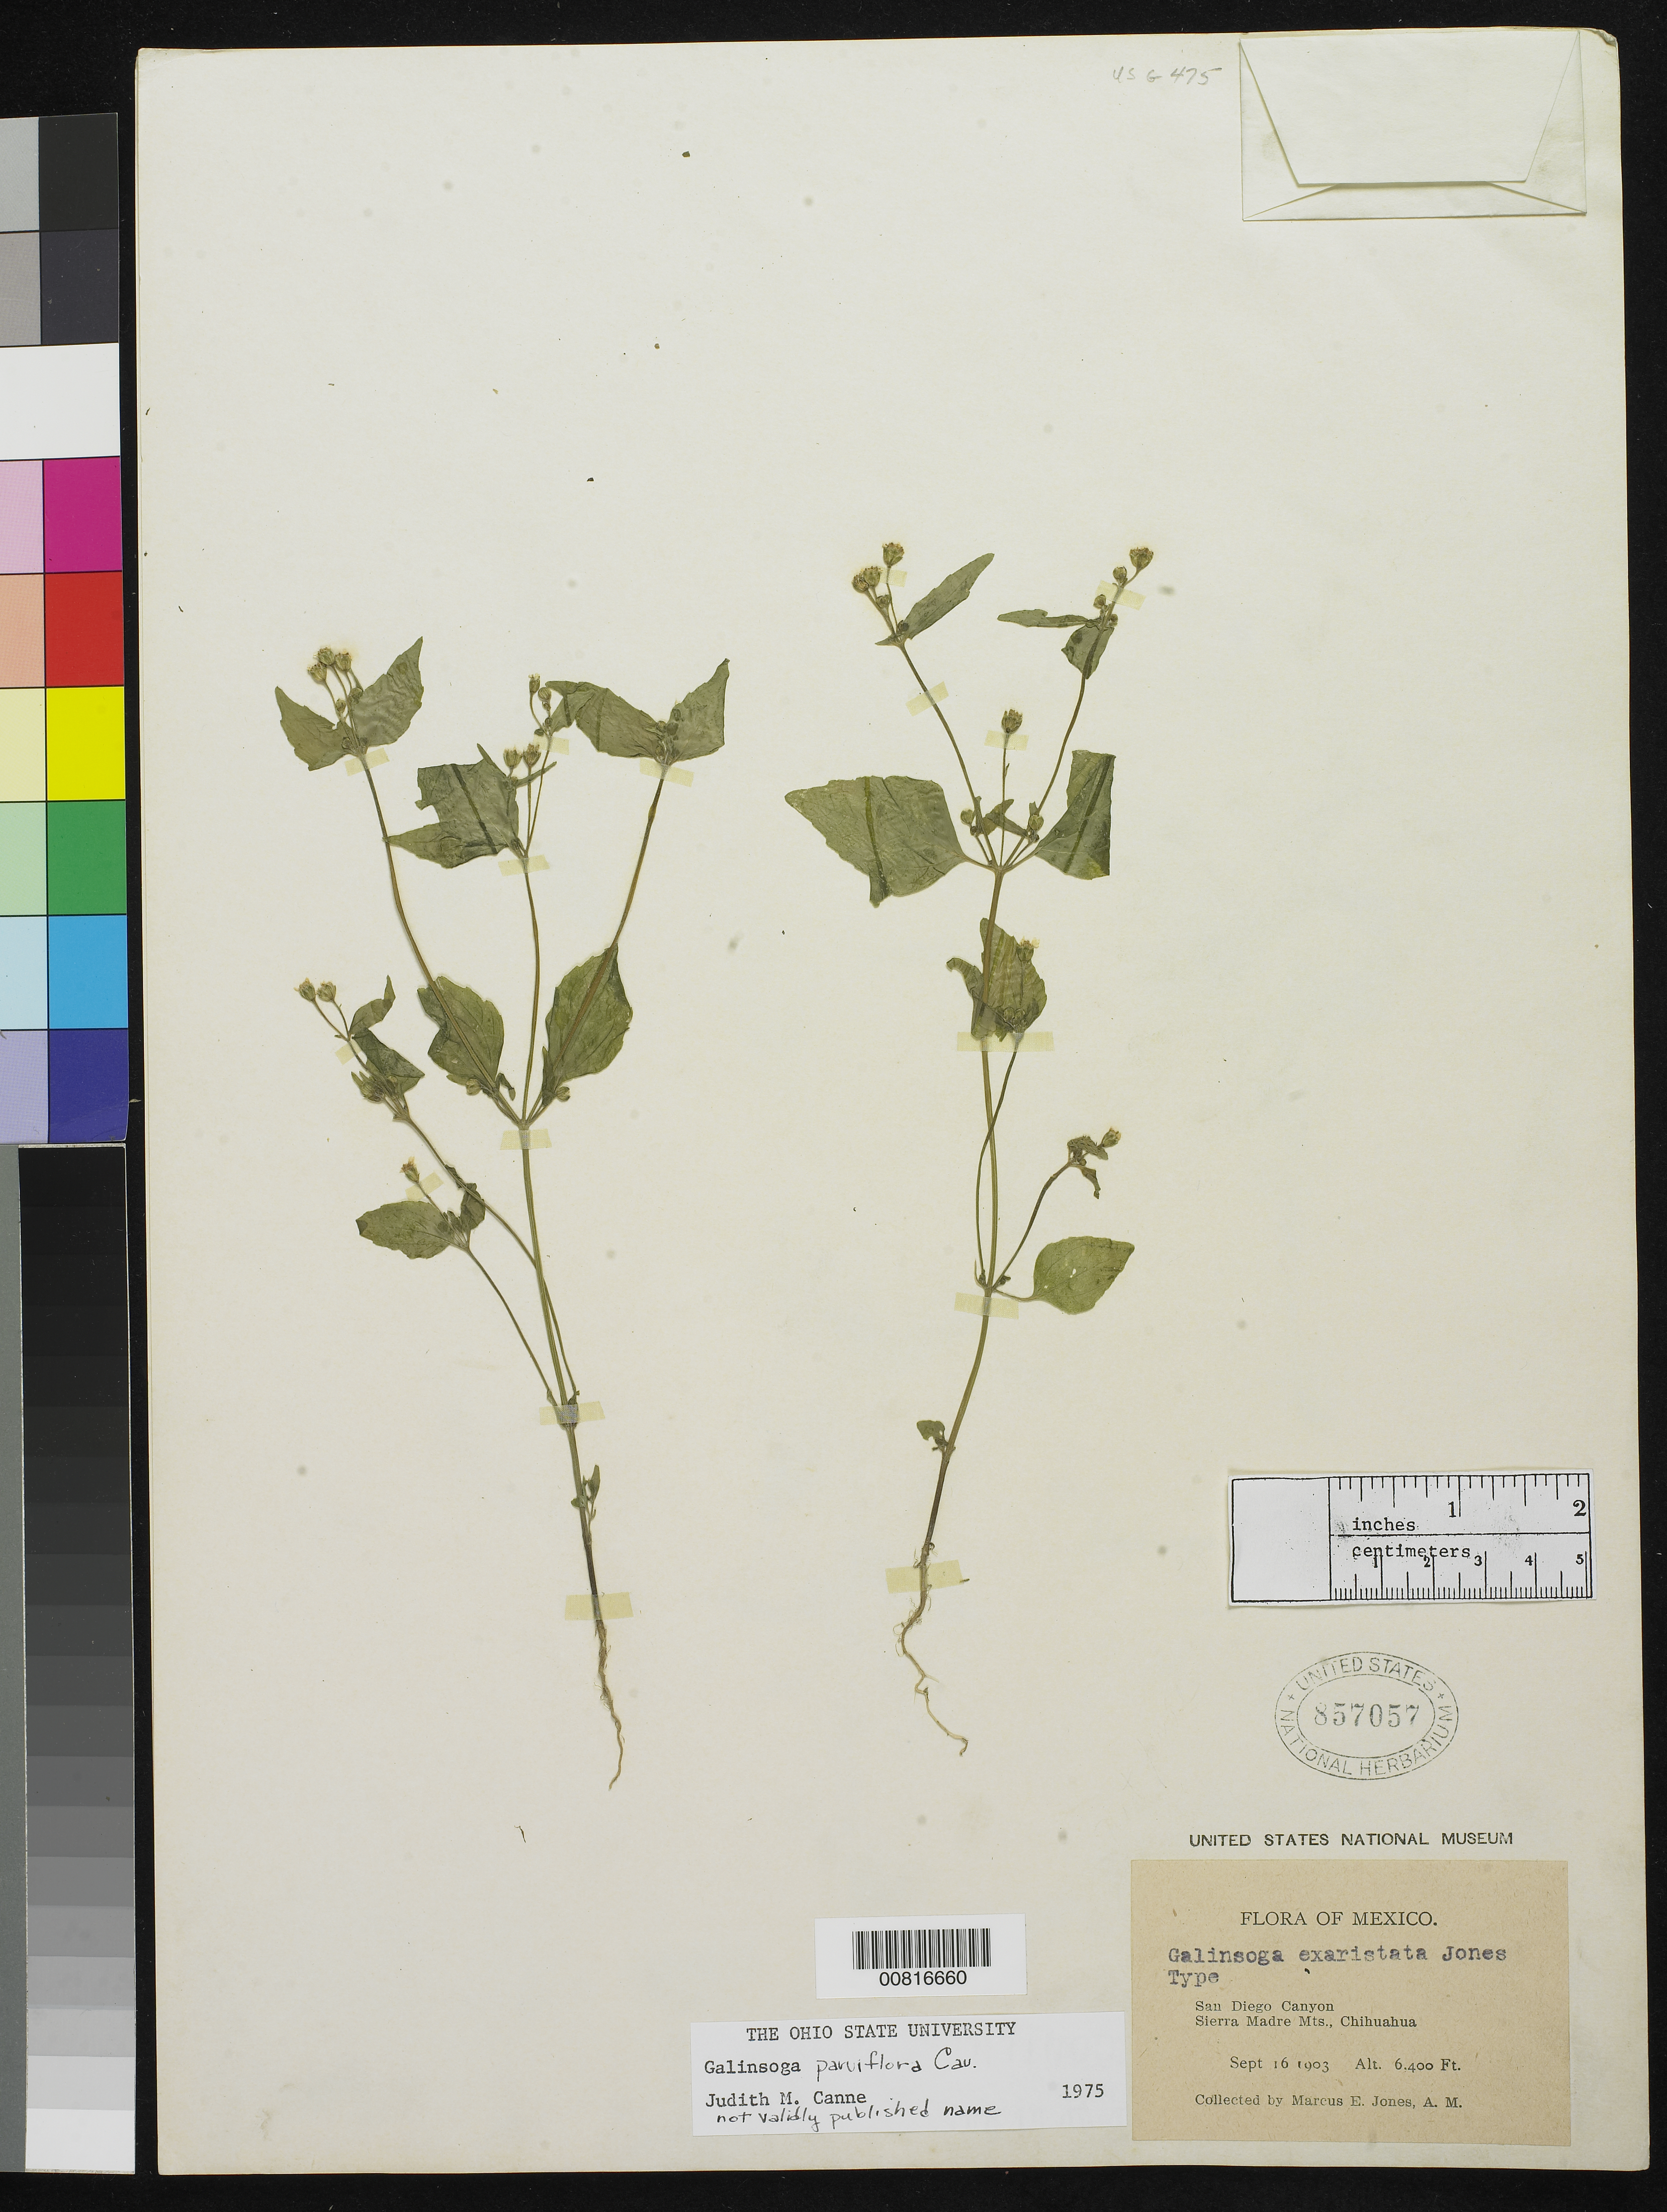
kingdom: Plantae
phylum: Tracheophyta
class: Magnoliopsida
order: Asterales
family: Asteraceae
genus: Galinsoga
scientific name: Galinsoga parviflora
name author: Cav.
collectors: M. E. Jones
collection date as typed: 16 Sep 1903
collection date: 1903-09-16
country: Mexico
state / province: Chihuahua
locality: San Diego Canyon, Sierra Madre Mts., Chihuahua.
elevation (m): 1951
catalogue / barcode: US 857057